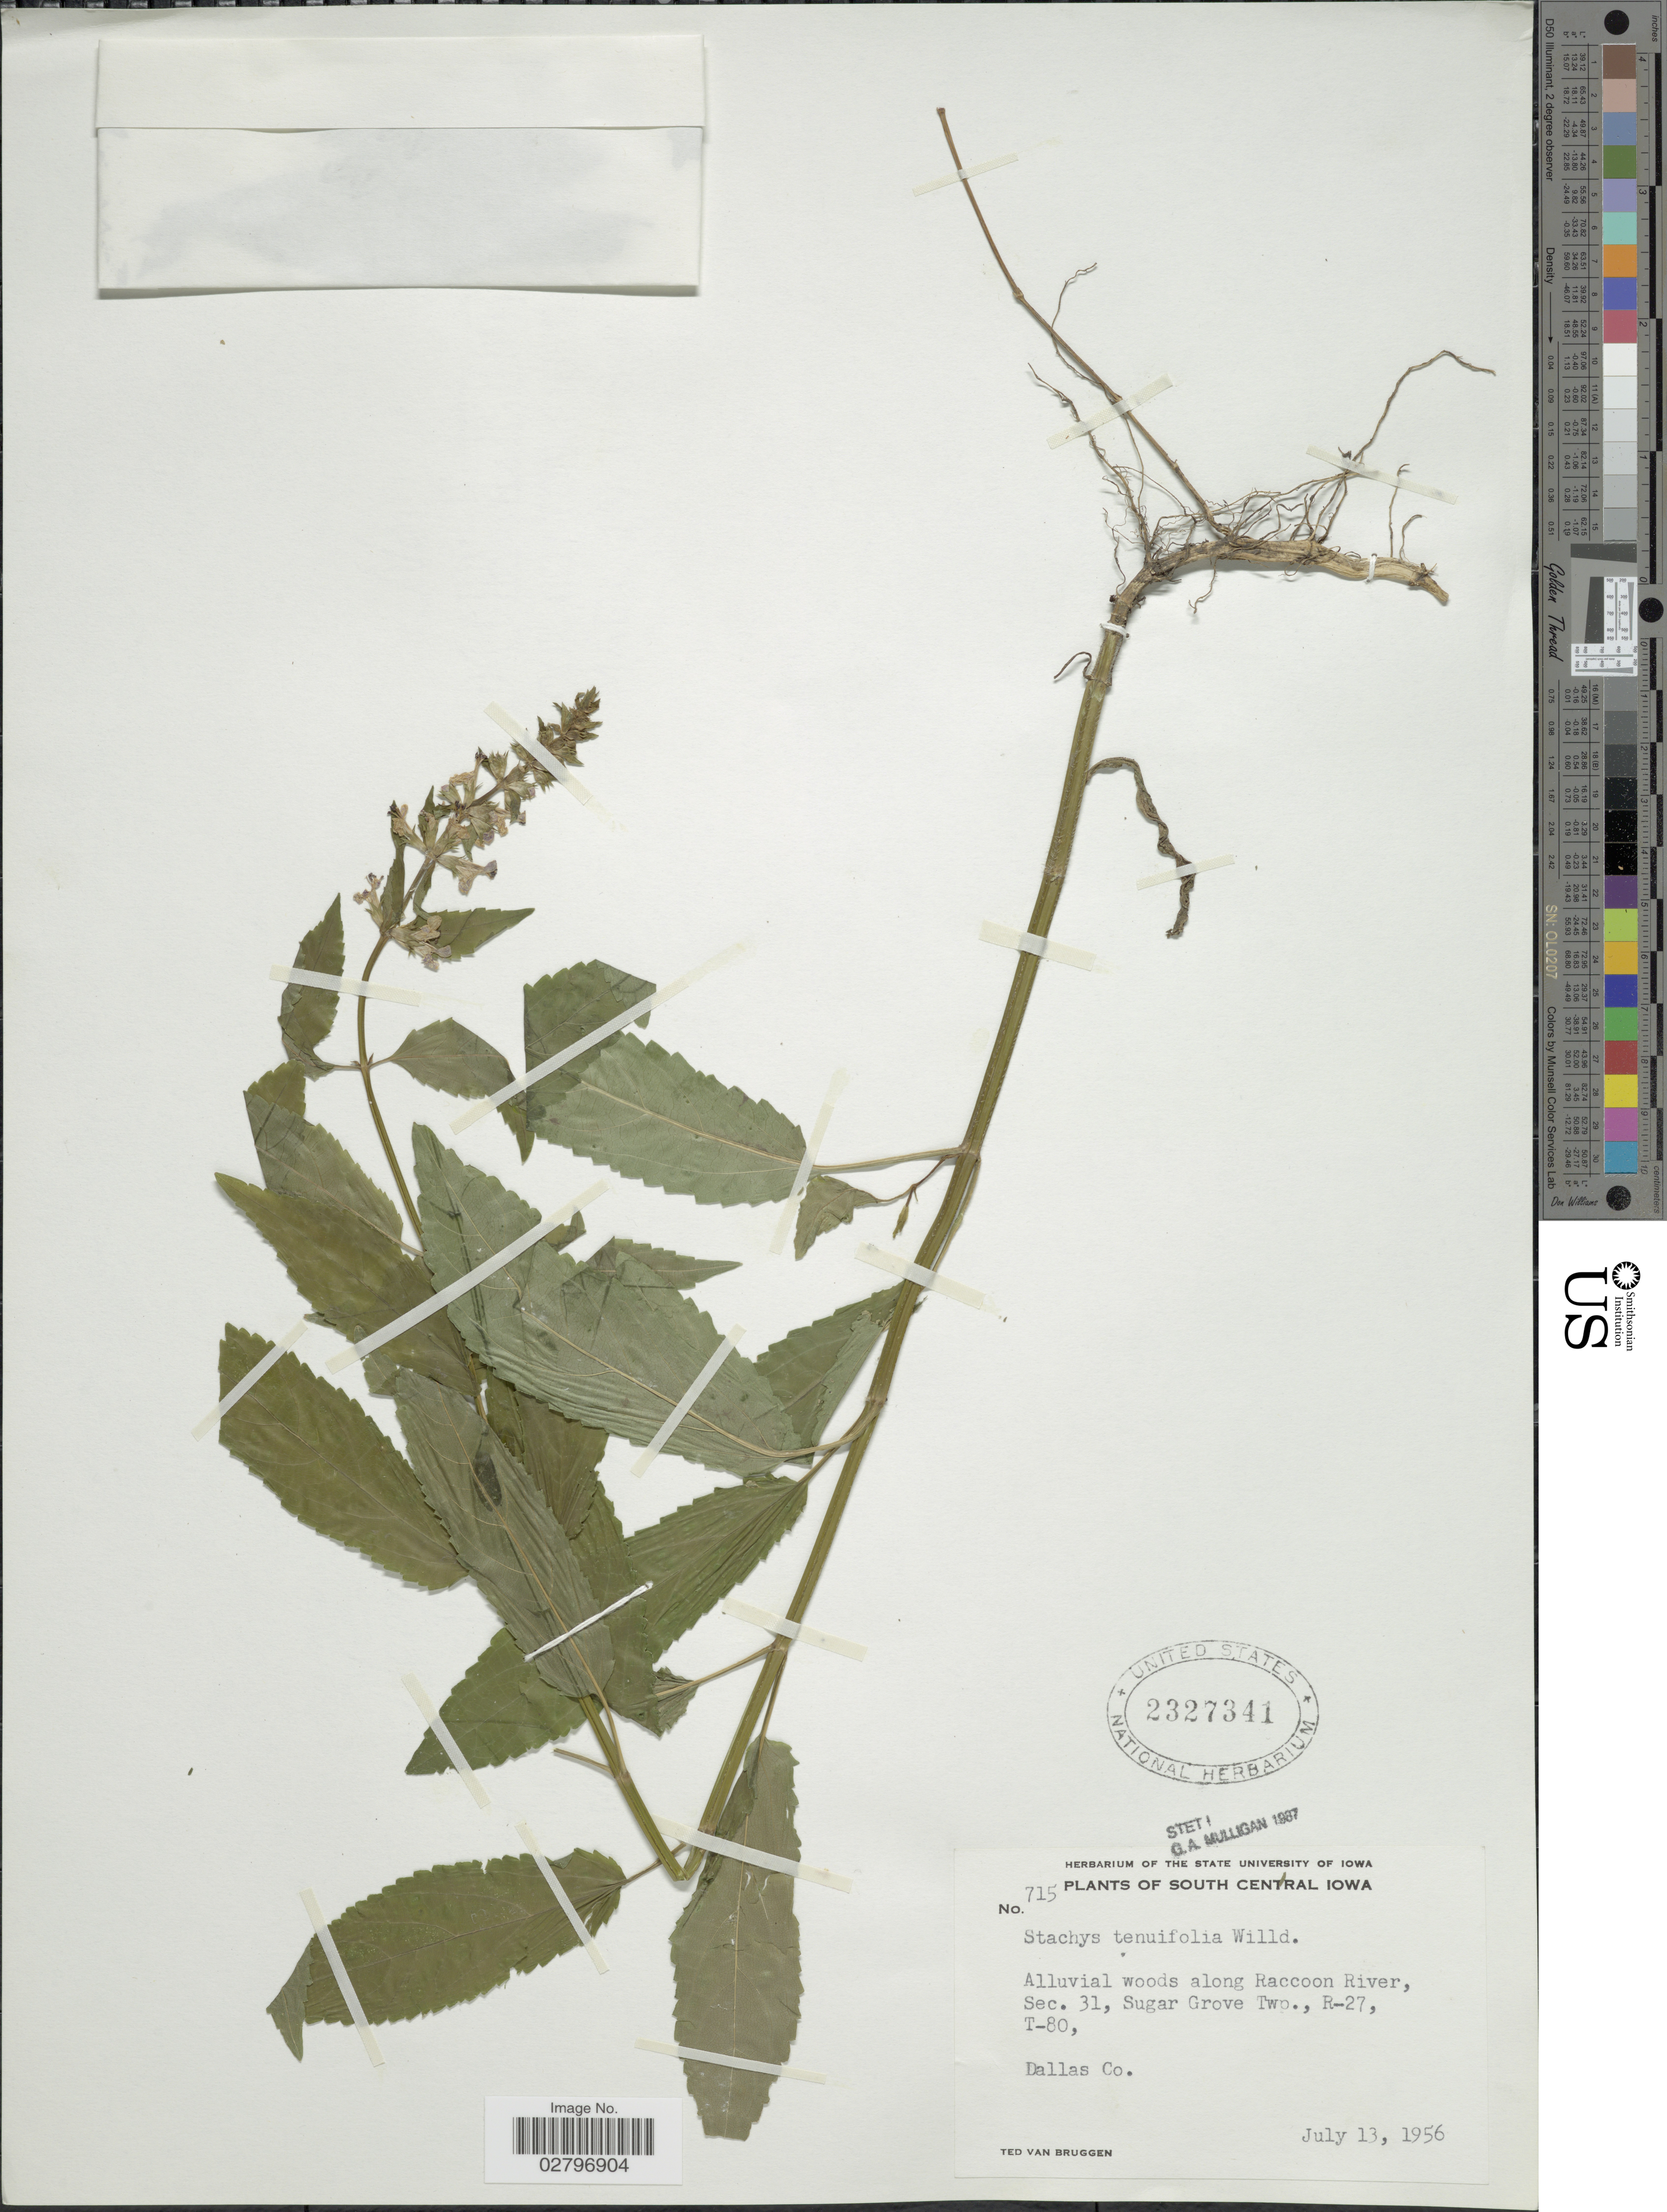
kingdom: Plantae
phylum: Tracheophyta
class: Magnoliopsida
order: Lamiales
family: Lamiaceae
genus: Stachys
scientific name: Stachys tenuifolia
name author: Willd.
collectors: T. van Bruggen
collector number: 715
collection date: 1956-07-13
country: United States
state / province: Iowa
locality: South Central Iowa, Alluvial woods along Raccoon River, Sec. 31, Sugar Grove Twp., R-27, T-80, Dallas Co.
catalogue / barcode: US 2327341